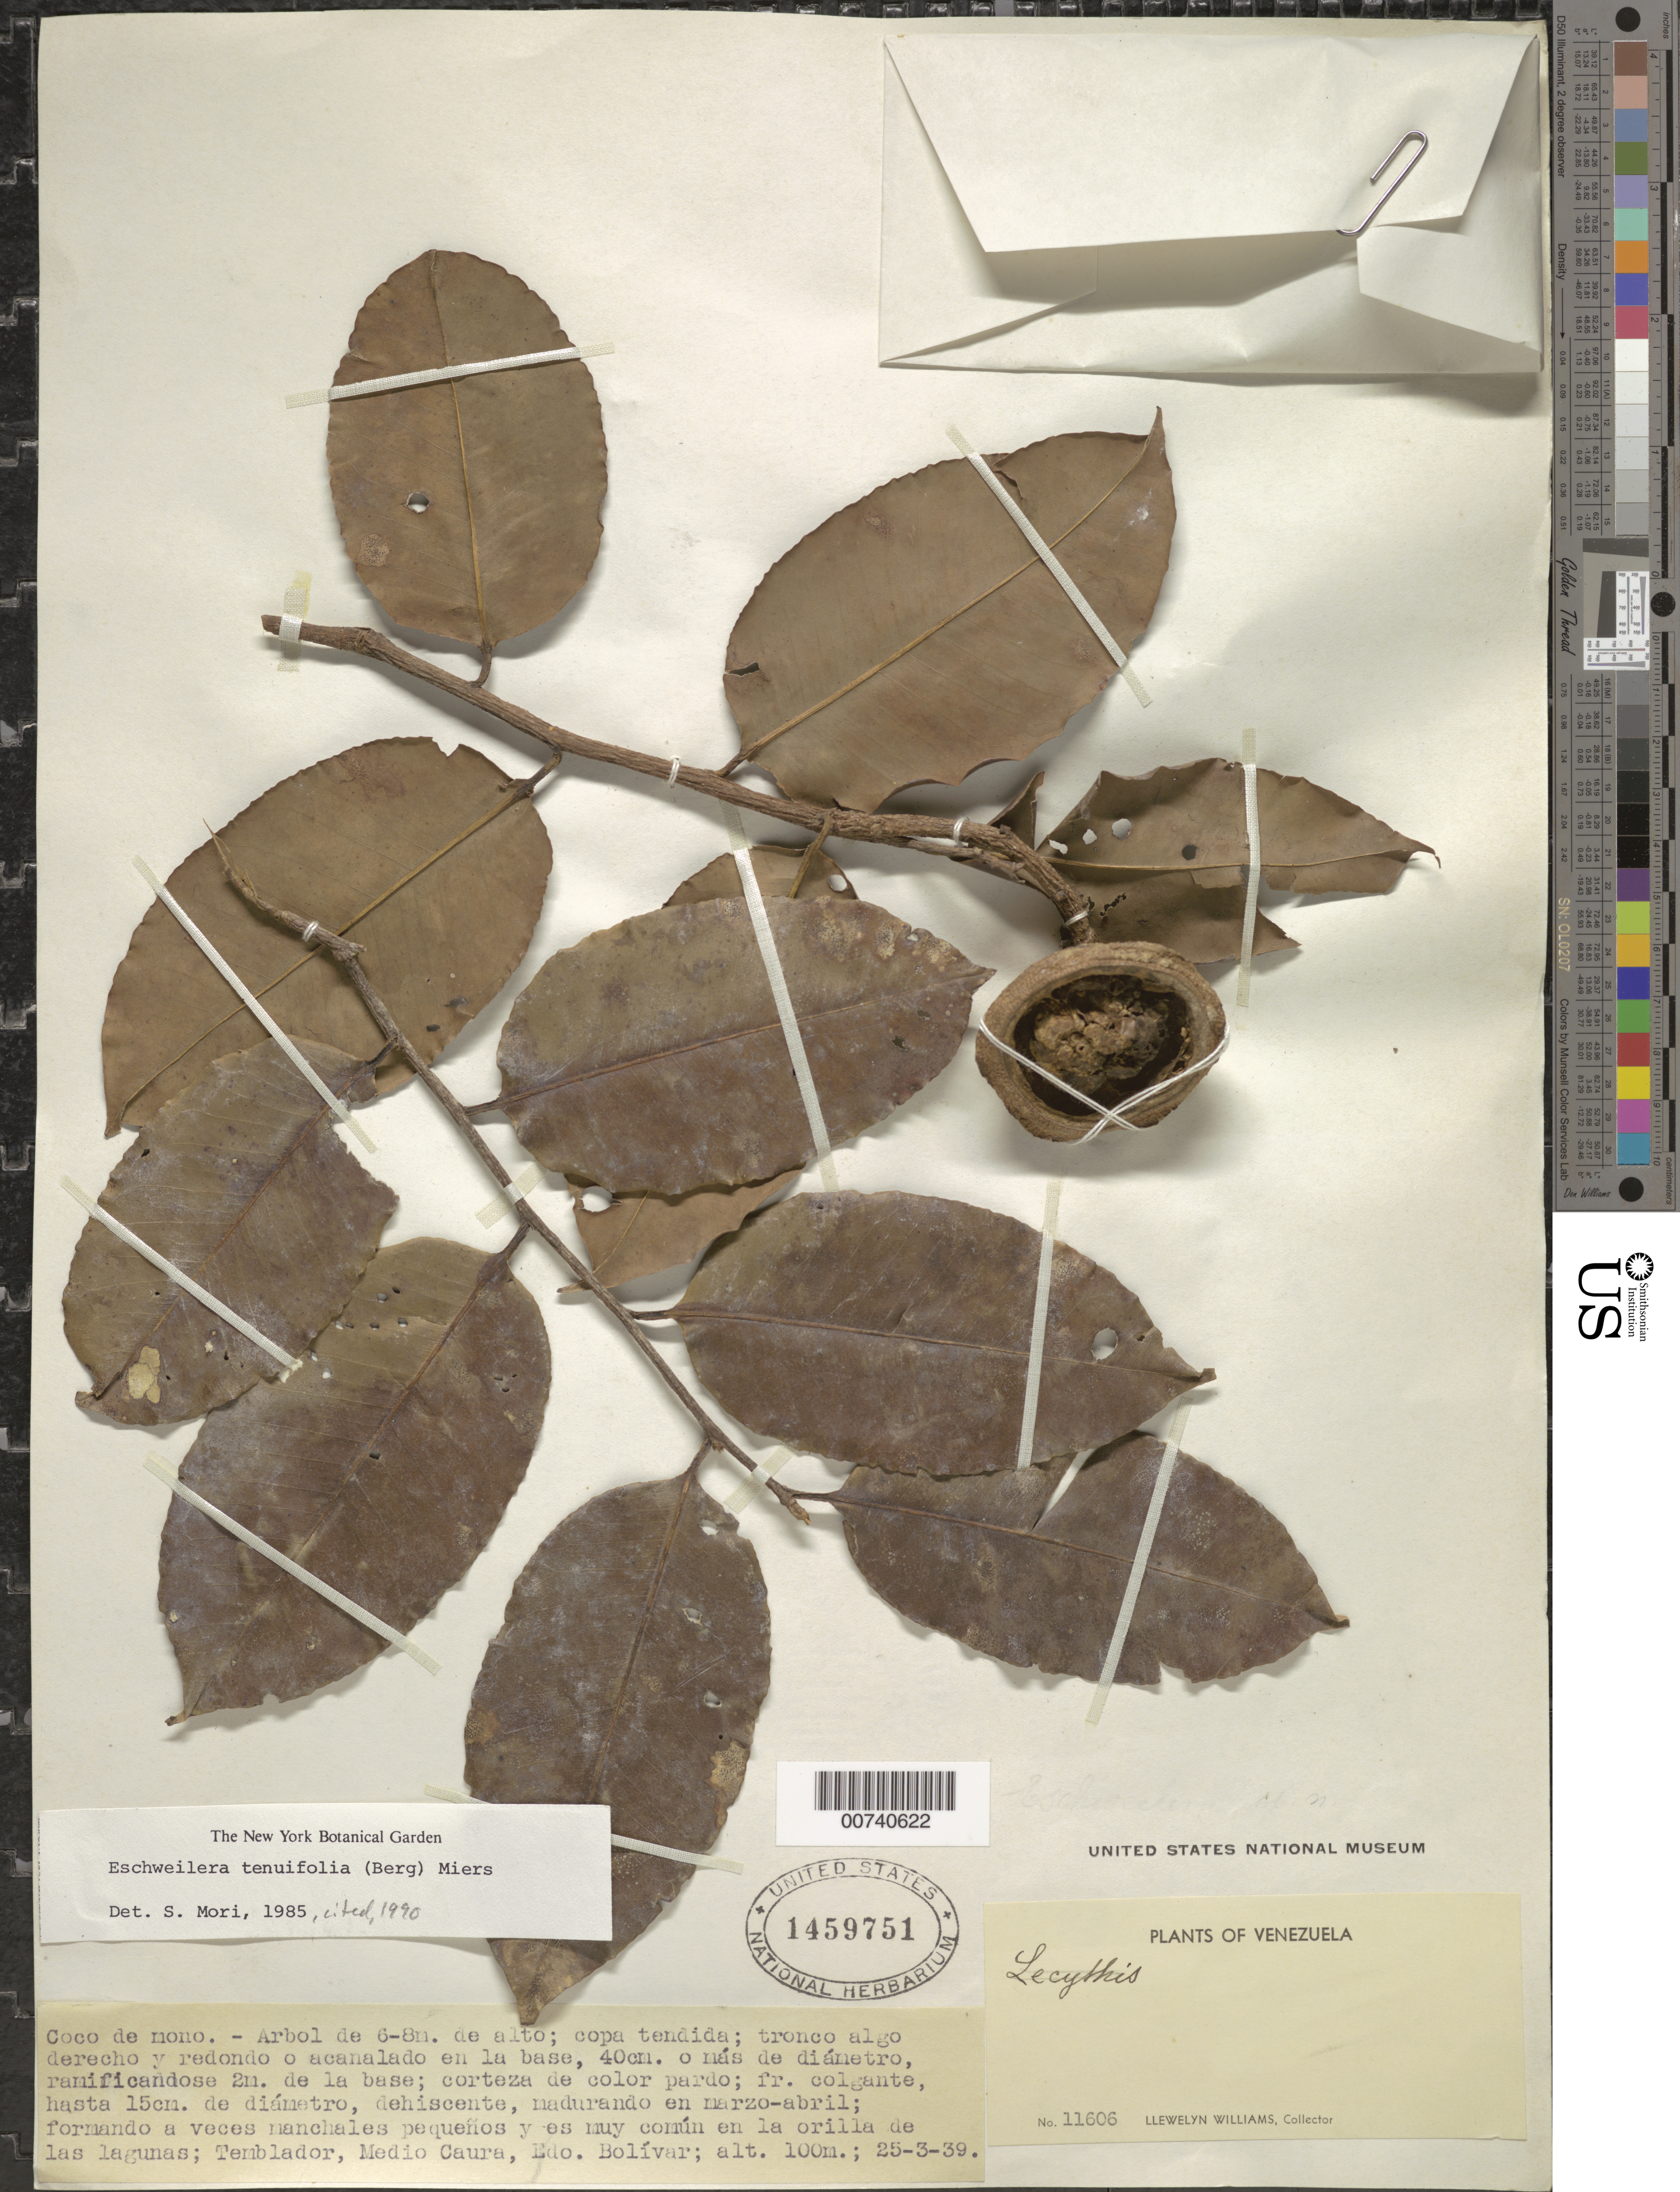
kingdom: Plantae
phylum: Tracheophyta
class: Magnoliopsida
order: Ericales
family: Lecythidaceae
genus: Eschweilera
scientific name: Eschweilera tenuifolia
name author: (O. Berg) Miers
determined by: Prance, G. T.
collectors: Ll. Williams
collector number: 11606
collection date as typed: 25-Mar-39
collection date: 1939-03-25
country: Venezuela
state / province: Bolívar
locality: Temblador, Medio Caura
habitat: Along banks of lagoons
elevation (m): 100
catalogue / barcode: US 1459751